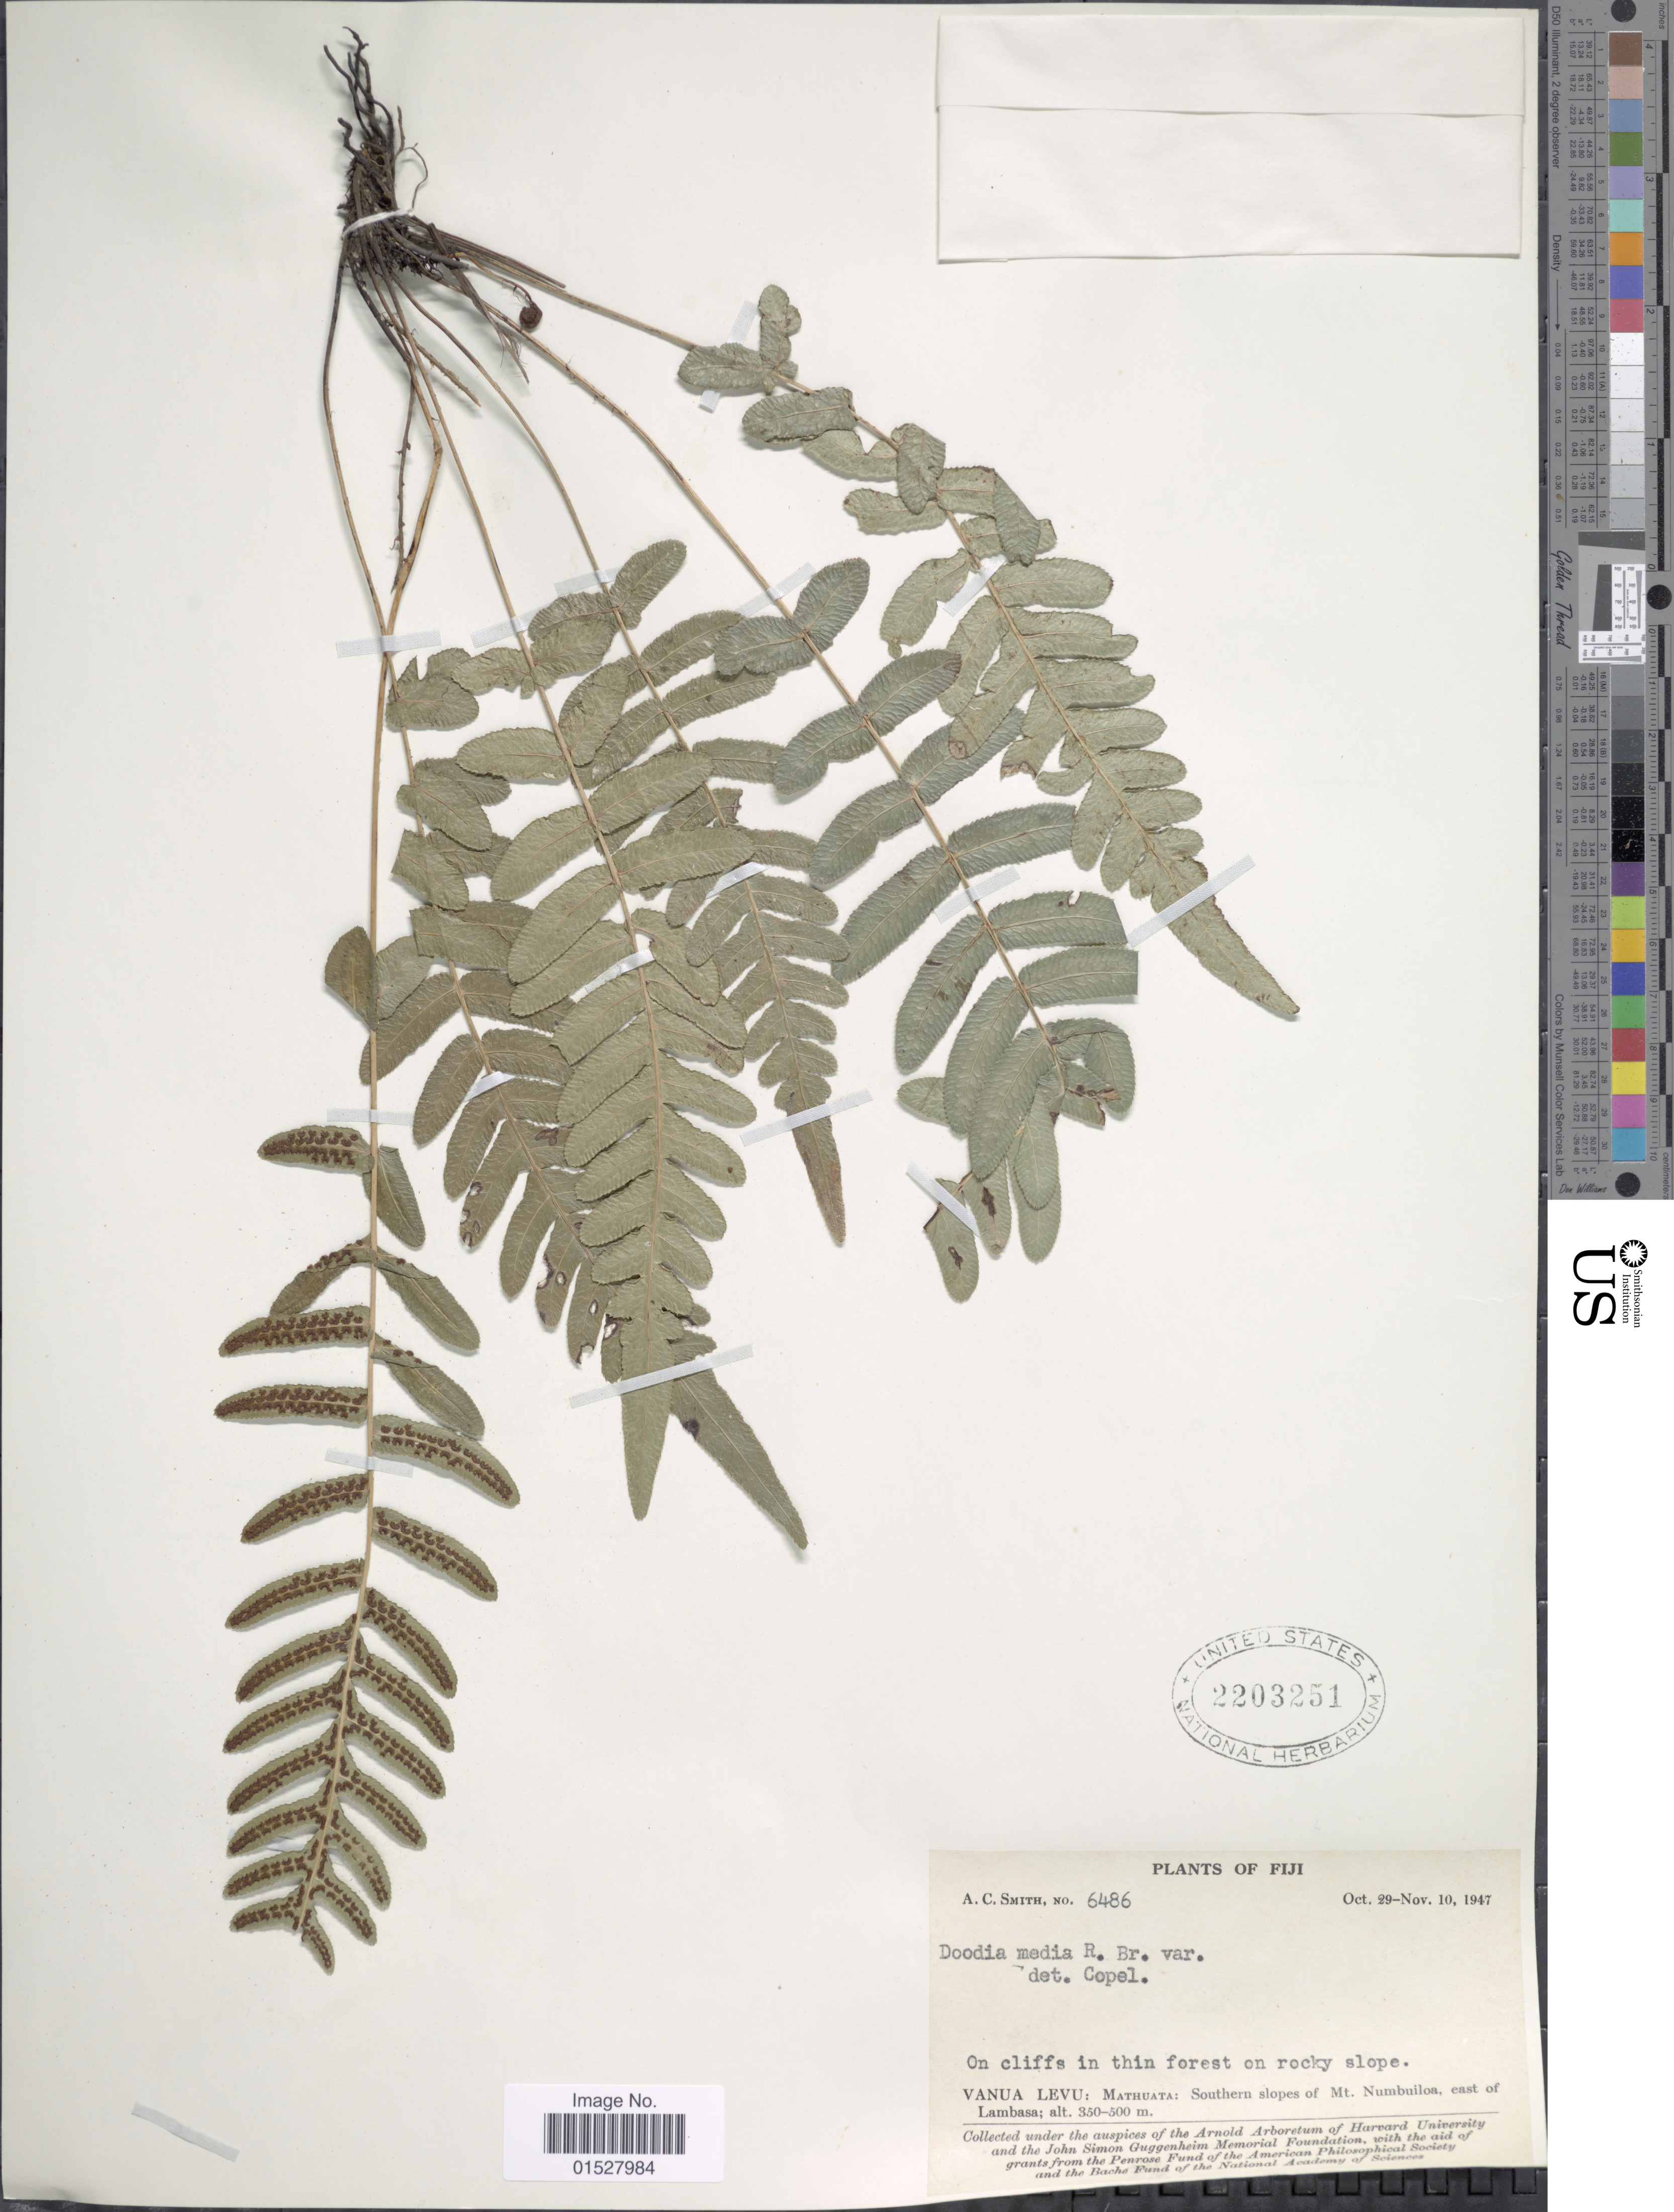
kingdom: Plantae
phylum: Tracheophyta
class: Polypodiopsida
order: Polypodiales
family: Blechnaceae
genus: Blechnum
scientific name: Blechnum medium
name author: (R. Br.) Christenh.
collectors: A. C. Smith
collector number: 6486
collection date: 1947-10-29/1947-11-10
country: Fiji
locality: Viti Levu: Mathuata: Southern slopes of Mt. Numbuiloa, east of Lambasa.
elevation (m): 350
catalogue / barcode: US 2203251